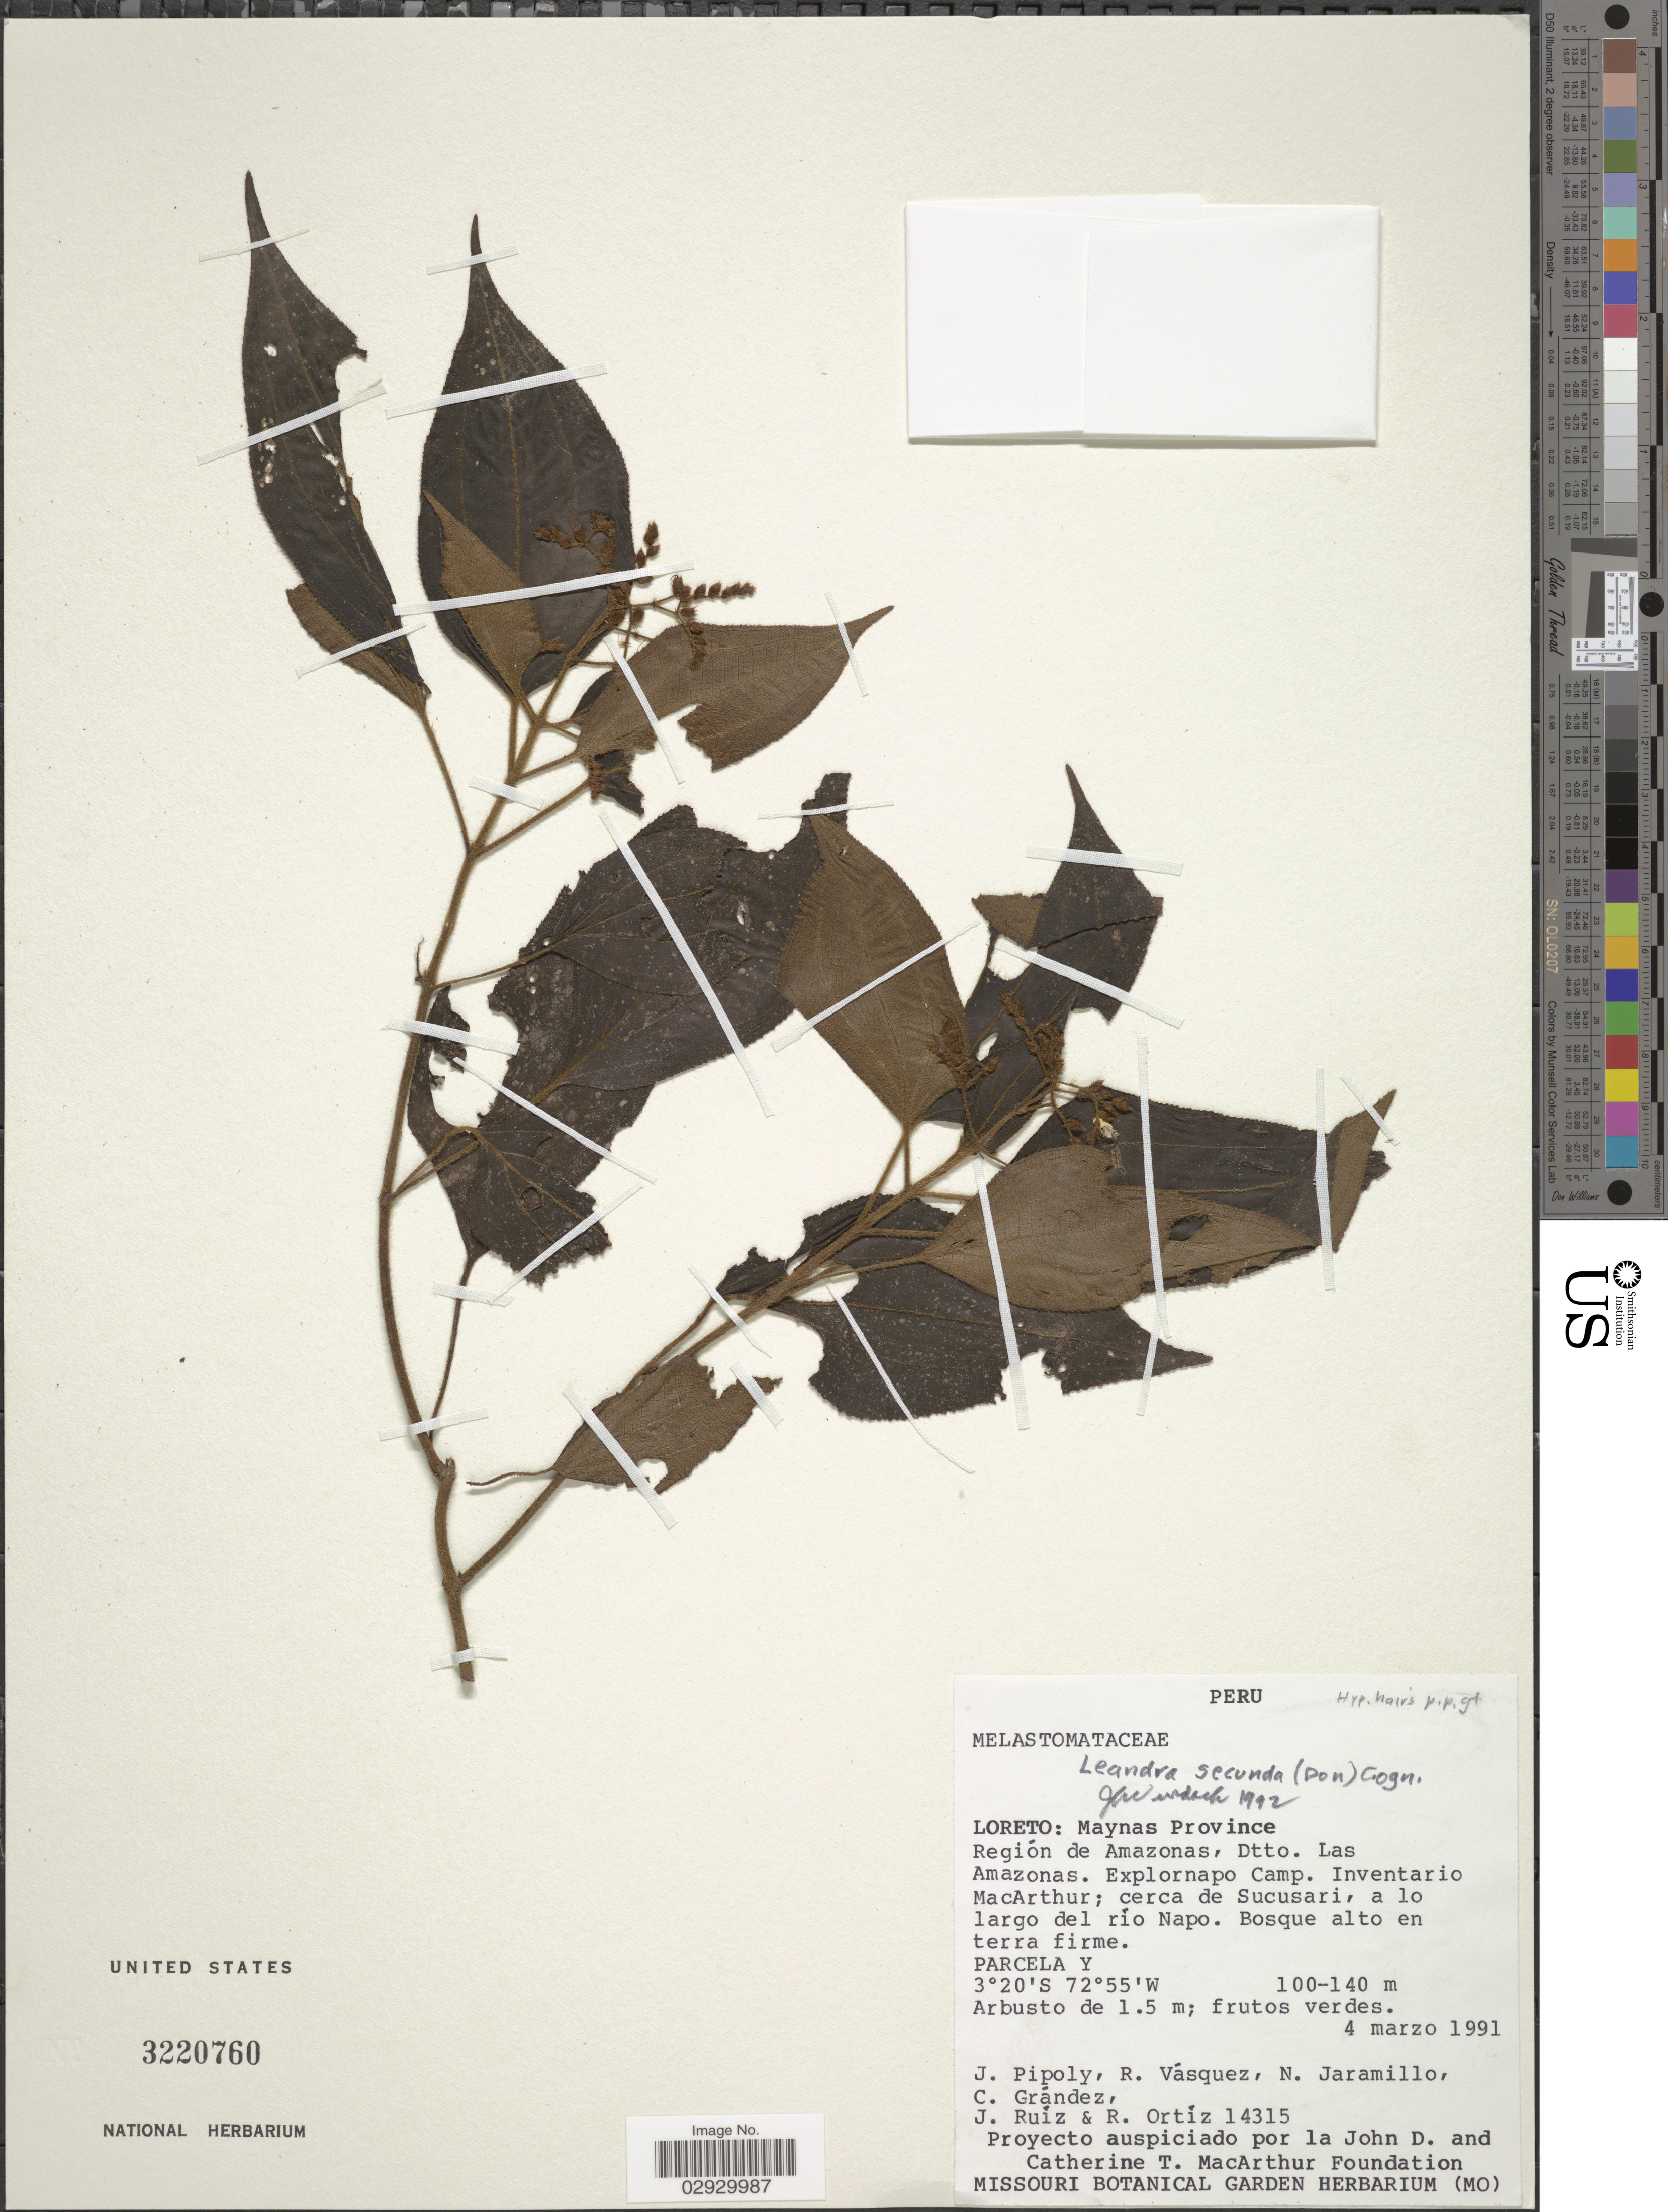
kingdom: Plantae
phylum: Tracheophyta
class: Magnoliopsida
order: Myrtales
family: Melastomataceae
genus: Leandra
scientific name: Leandra secunda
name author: (D. Don) Cogn.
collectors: J. J. Pipoly, R. Vásquez, N. Jaramillo, C. Grández & et al.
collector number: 14315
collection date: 1991-03-04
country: Peru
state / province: Loreto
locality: Maynas Province, Región de Amazonas. Explornapo Camp. Inventario MacArthur; cerca de Sucusari, a lo largo del río Napo.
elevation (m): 100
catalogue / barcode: US 3220760